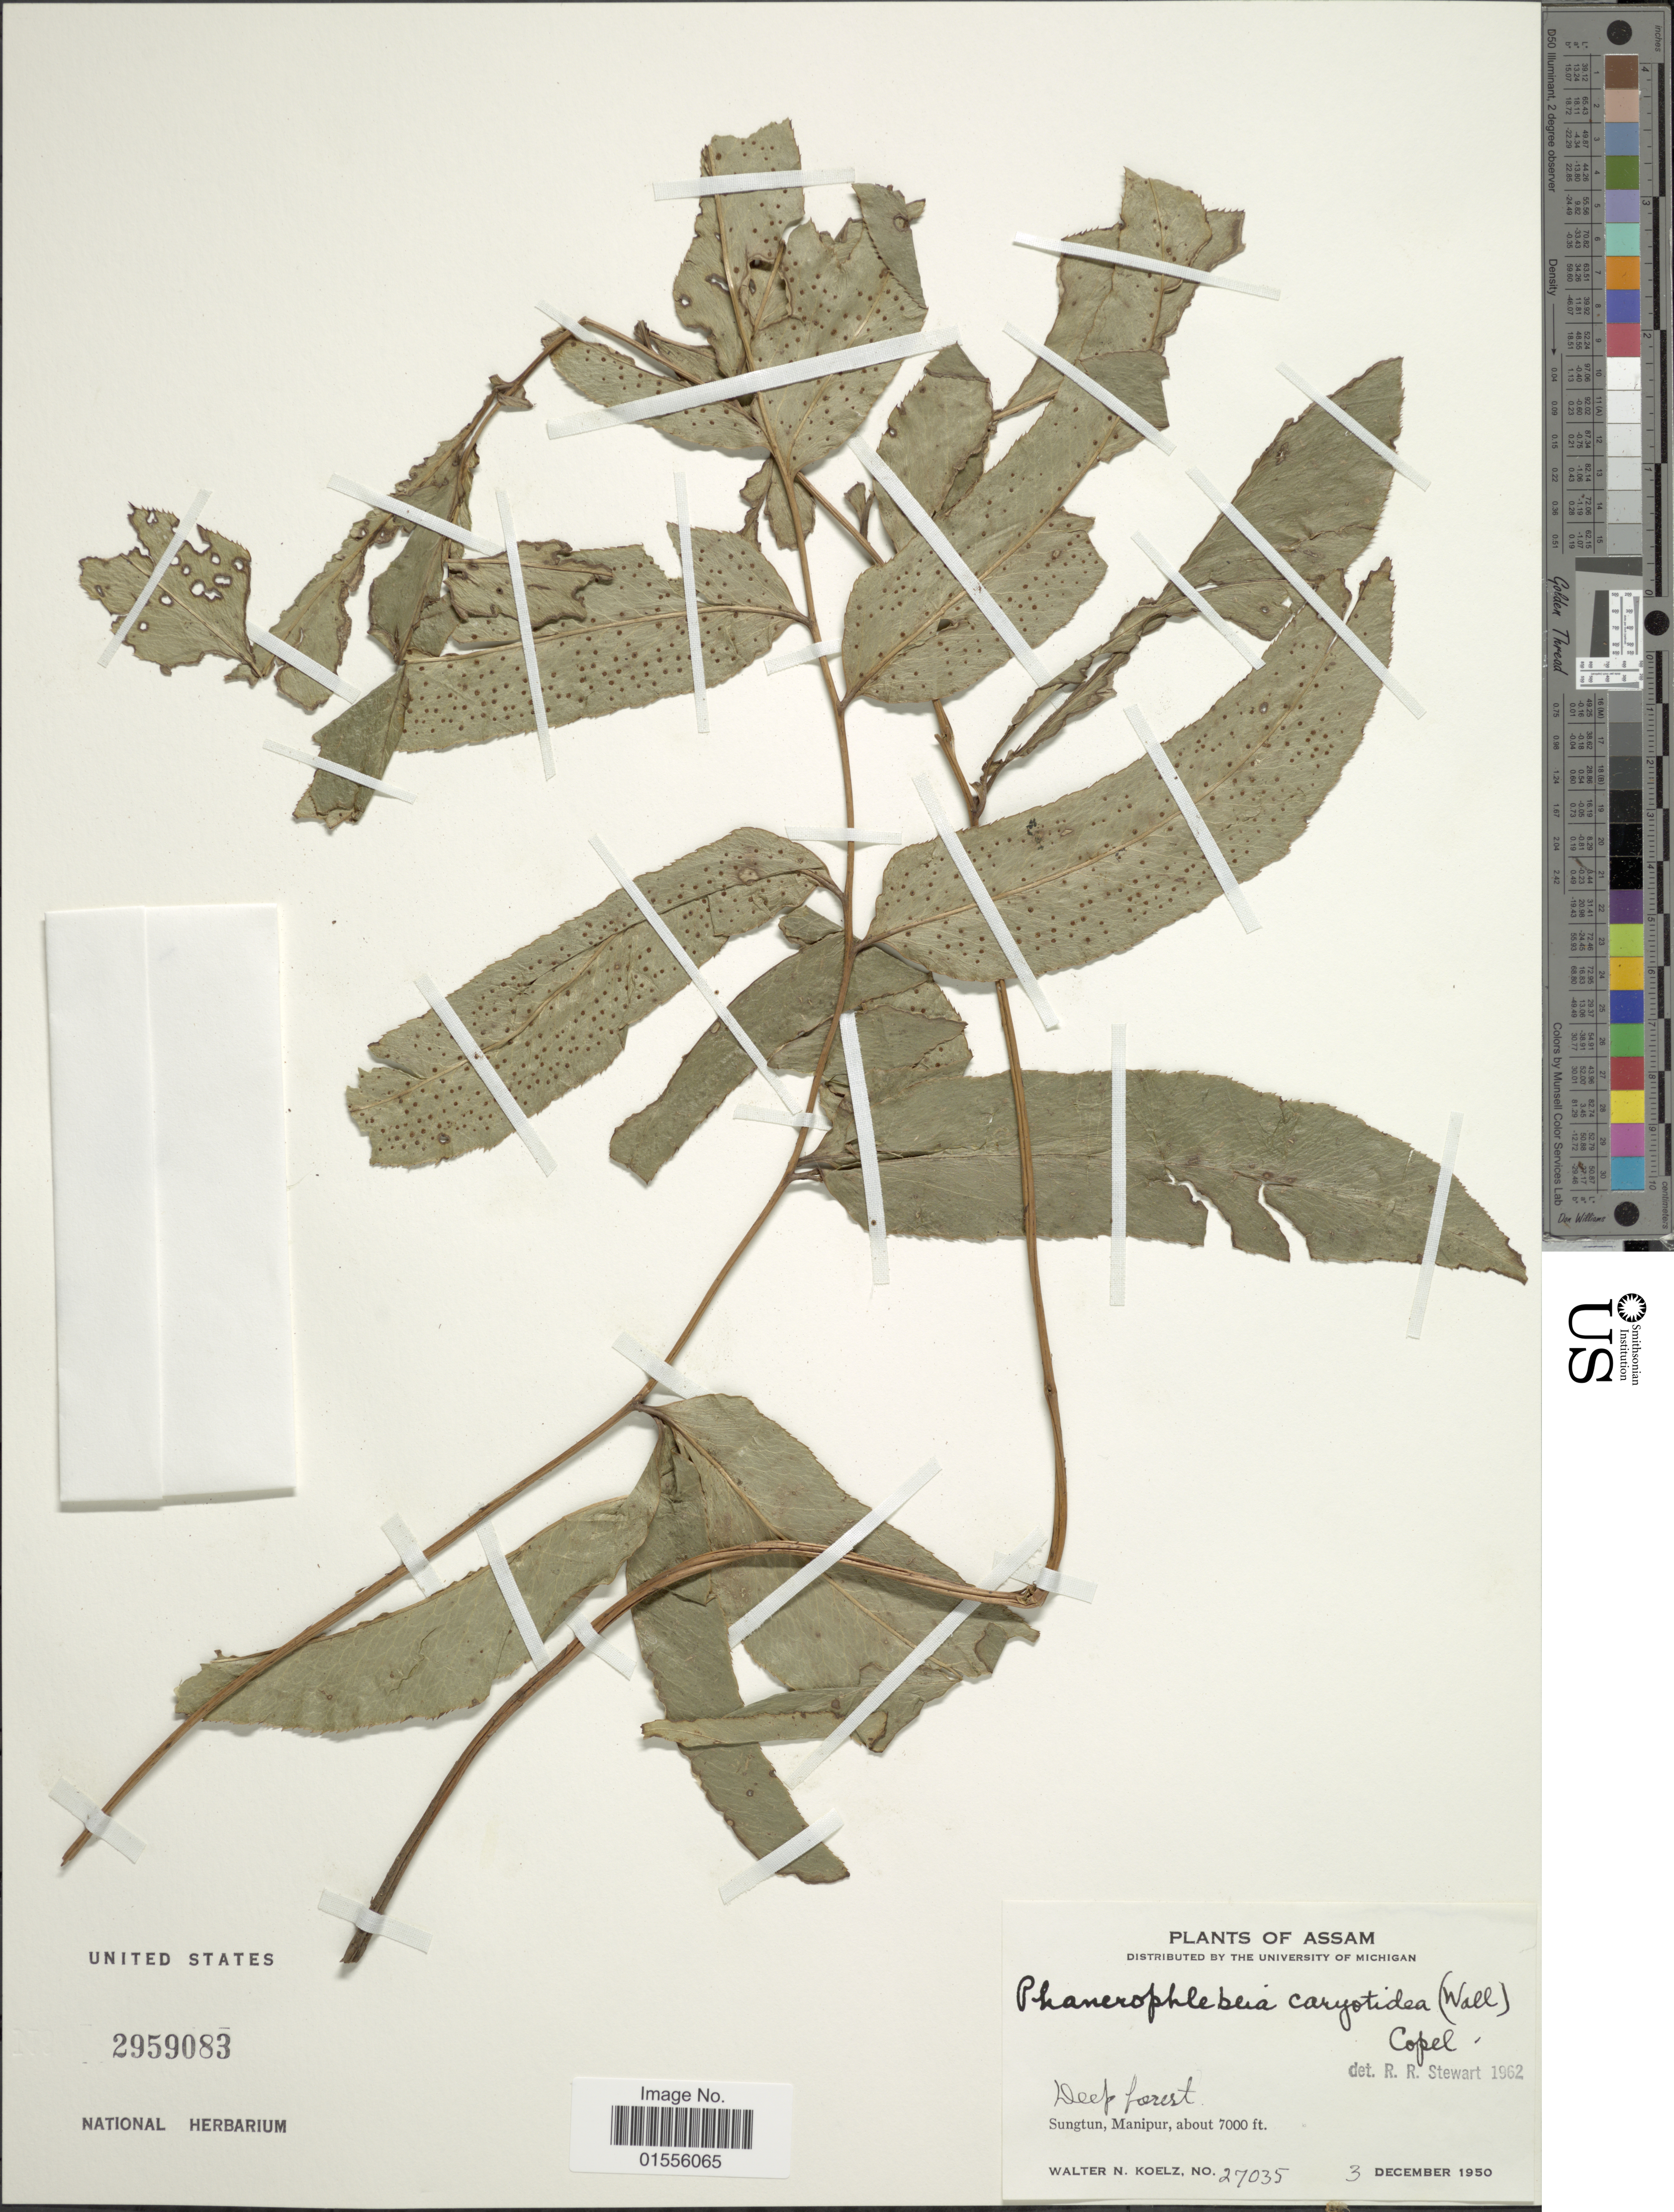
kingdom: Plantae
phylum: Tracheophyta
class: Polypodiopsida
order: Polypodiales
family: Dryopteridaceae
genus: Cyrtomium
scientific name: Cyrtomium caryotideum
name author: (Wall. ex Hook. & Grev.) C. Presl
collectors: W. N. Koelz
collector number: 27035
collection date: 1950-12-03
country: India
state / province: Manipur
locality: Sungtun, Manipur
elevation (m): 2134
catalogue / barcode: US 2959083